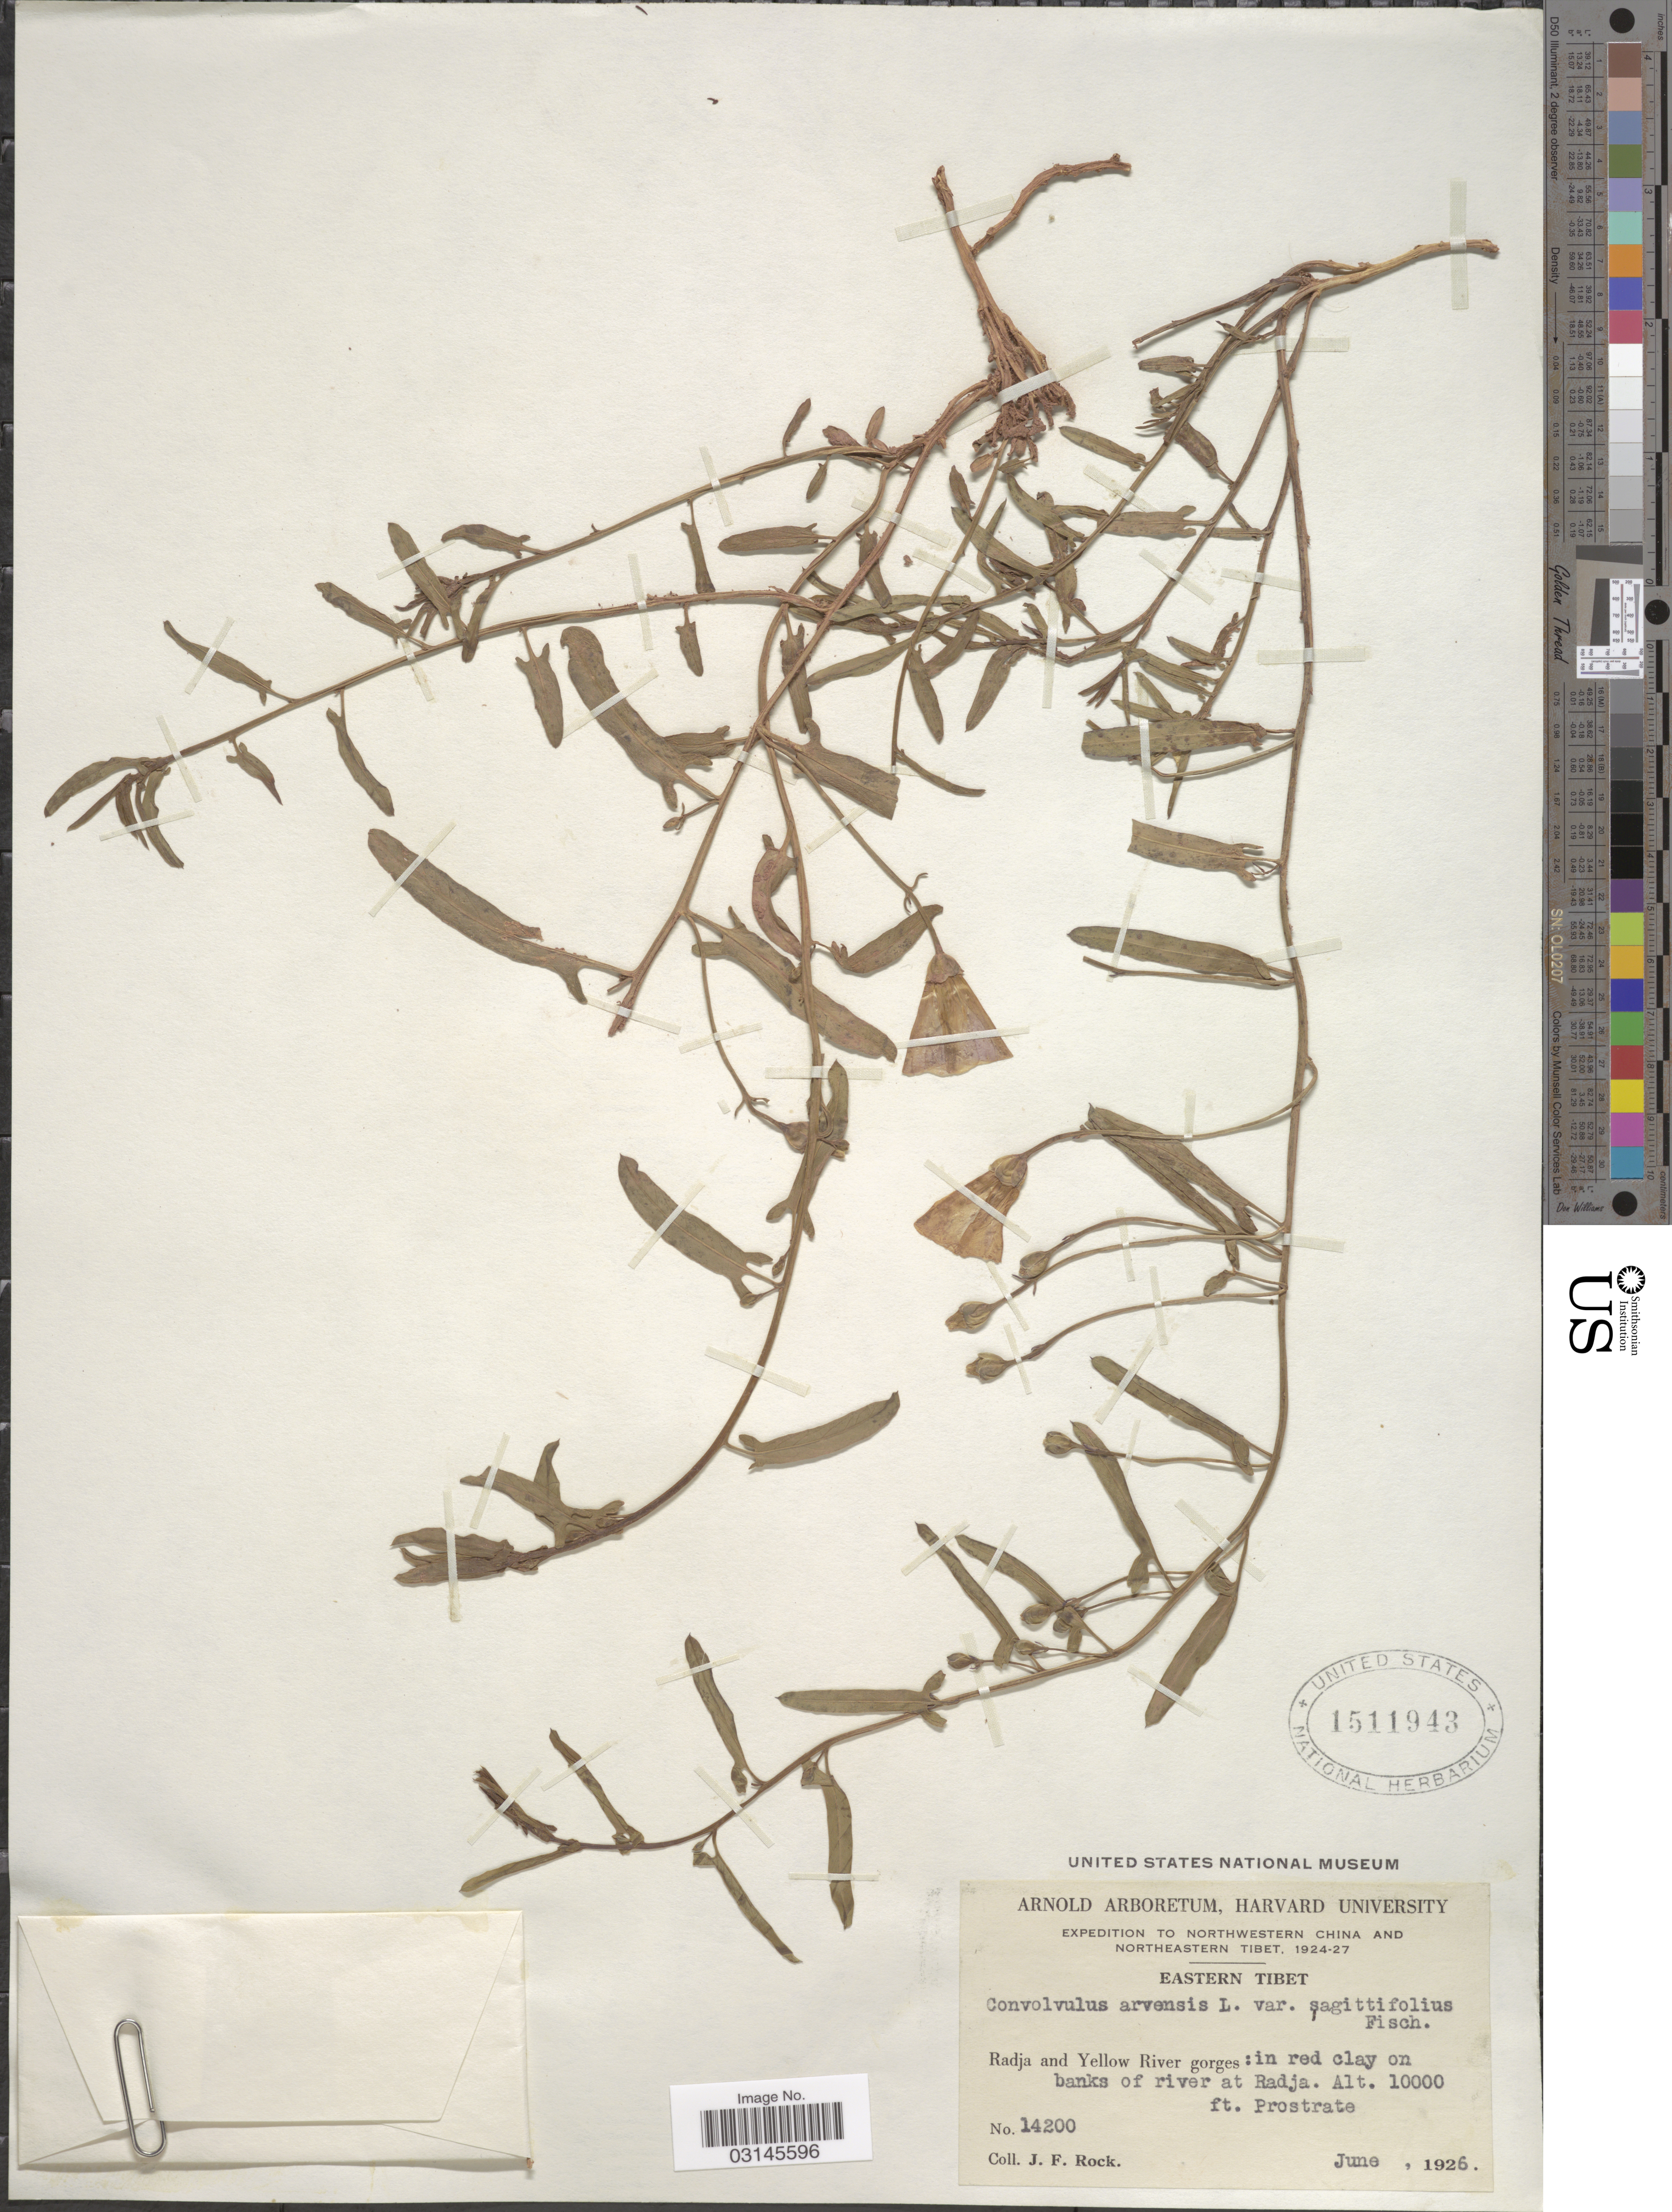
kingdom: Plantae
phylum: Tracheophyta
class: Magnoliopsida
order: Solanales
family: Convolvulaceae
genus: Convolvulus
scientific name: Convolvulus arvensis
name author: L.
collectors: J. Rock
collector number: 14200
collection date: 1926-06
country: China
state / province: Xizang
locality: Northeastern Tibet. Eastern Tibet. Radja and Yellow River gorges: on banks of river at Radja.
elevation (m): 3048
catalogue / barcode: US 1511943